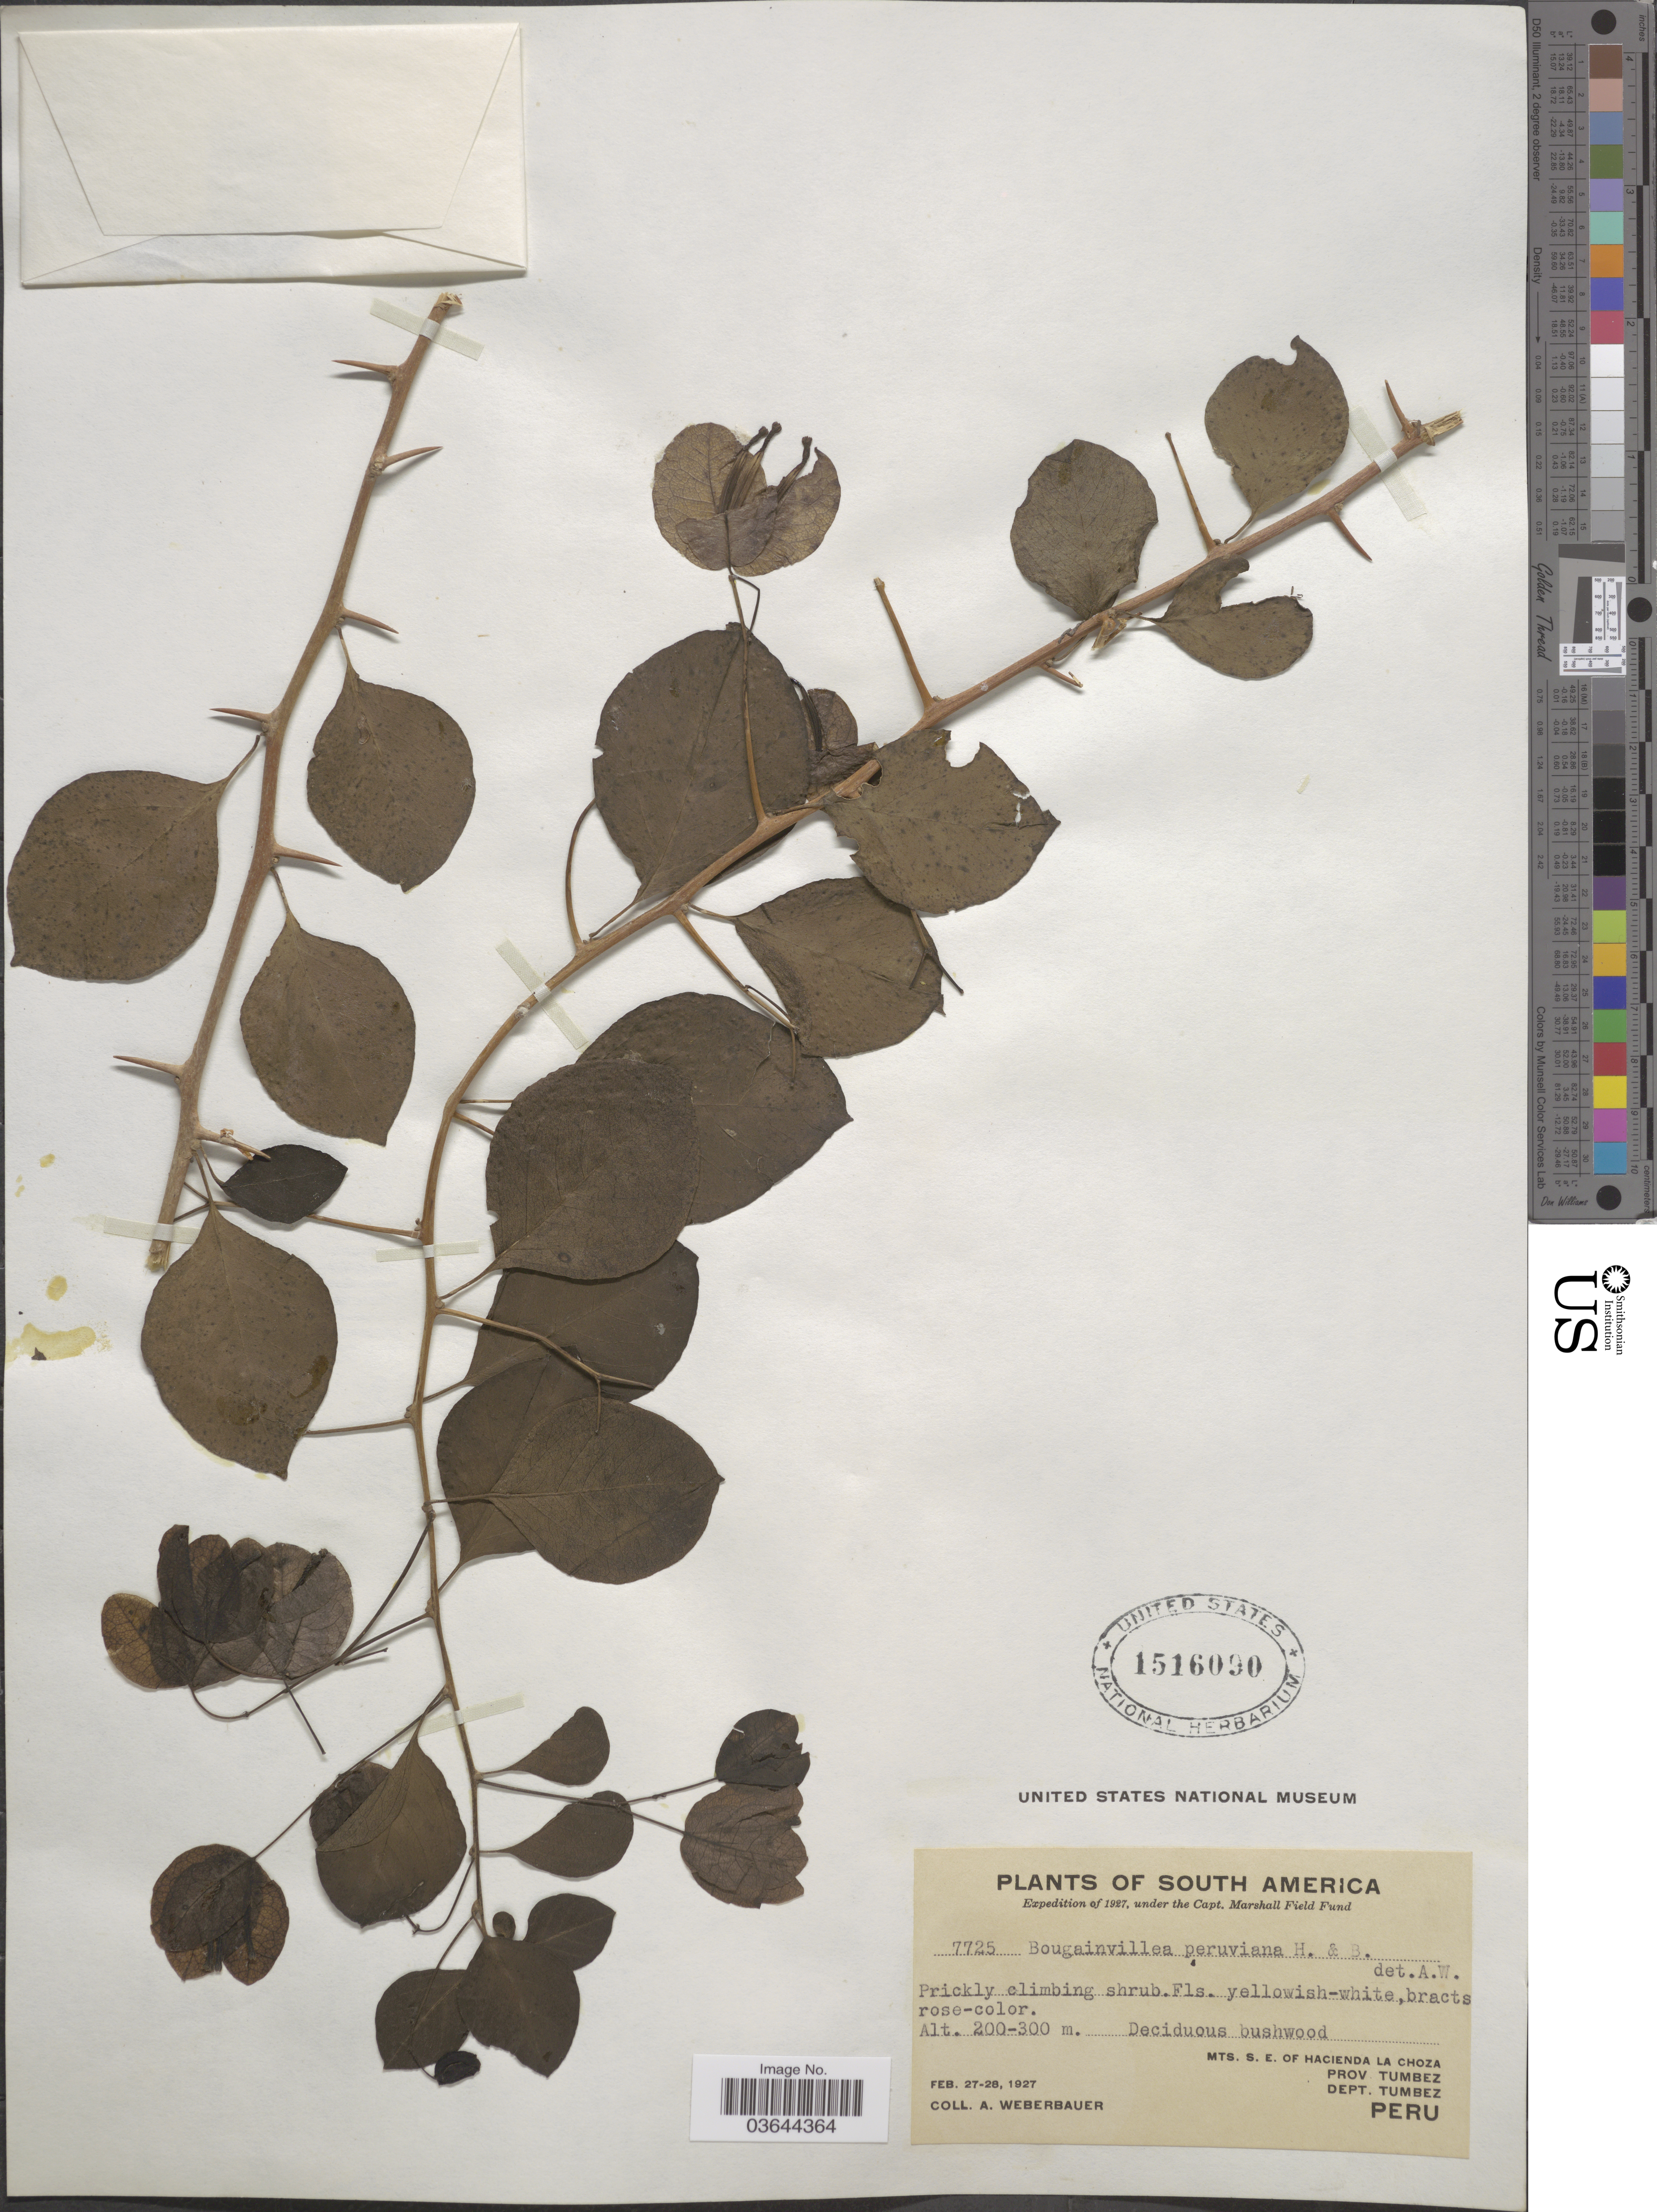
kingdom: Plantae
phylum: Tracheophyta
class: Magnoliopsida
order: Caryophyllales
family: Nyctaginaceae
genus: Bougainvillea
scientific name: Bougainvillea peruviana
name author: Nees & Mart.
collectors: A. Weberbauer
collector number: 7725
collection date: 1927-02-27/1927-02-28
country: Peru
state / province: Tumbes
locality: Mts. S. E. of Hacienda La Choza. Dept. Tumbez.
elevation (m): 200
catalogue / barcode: US 1516090